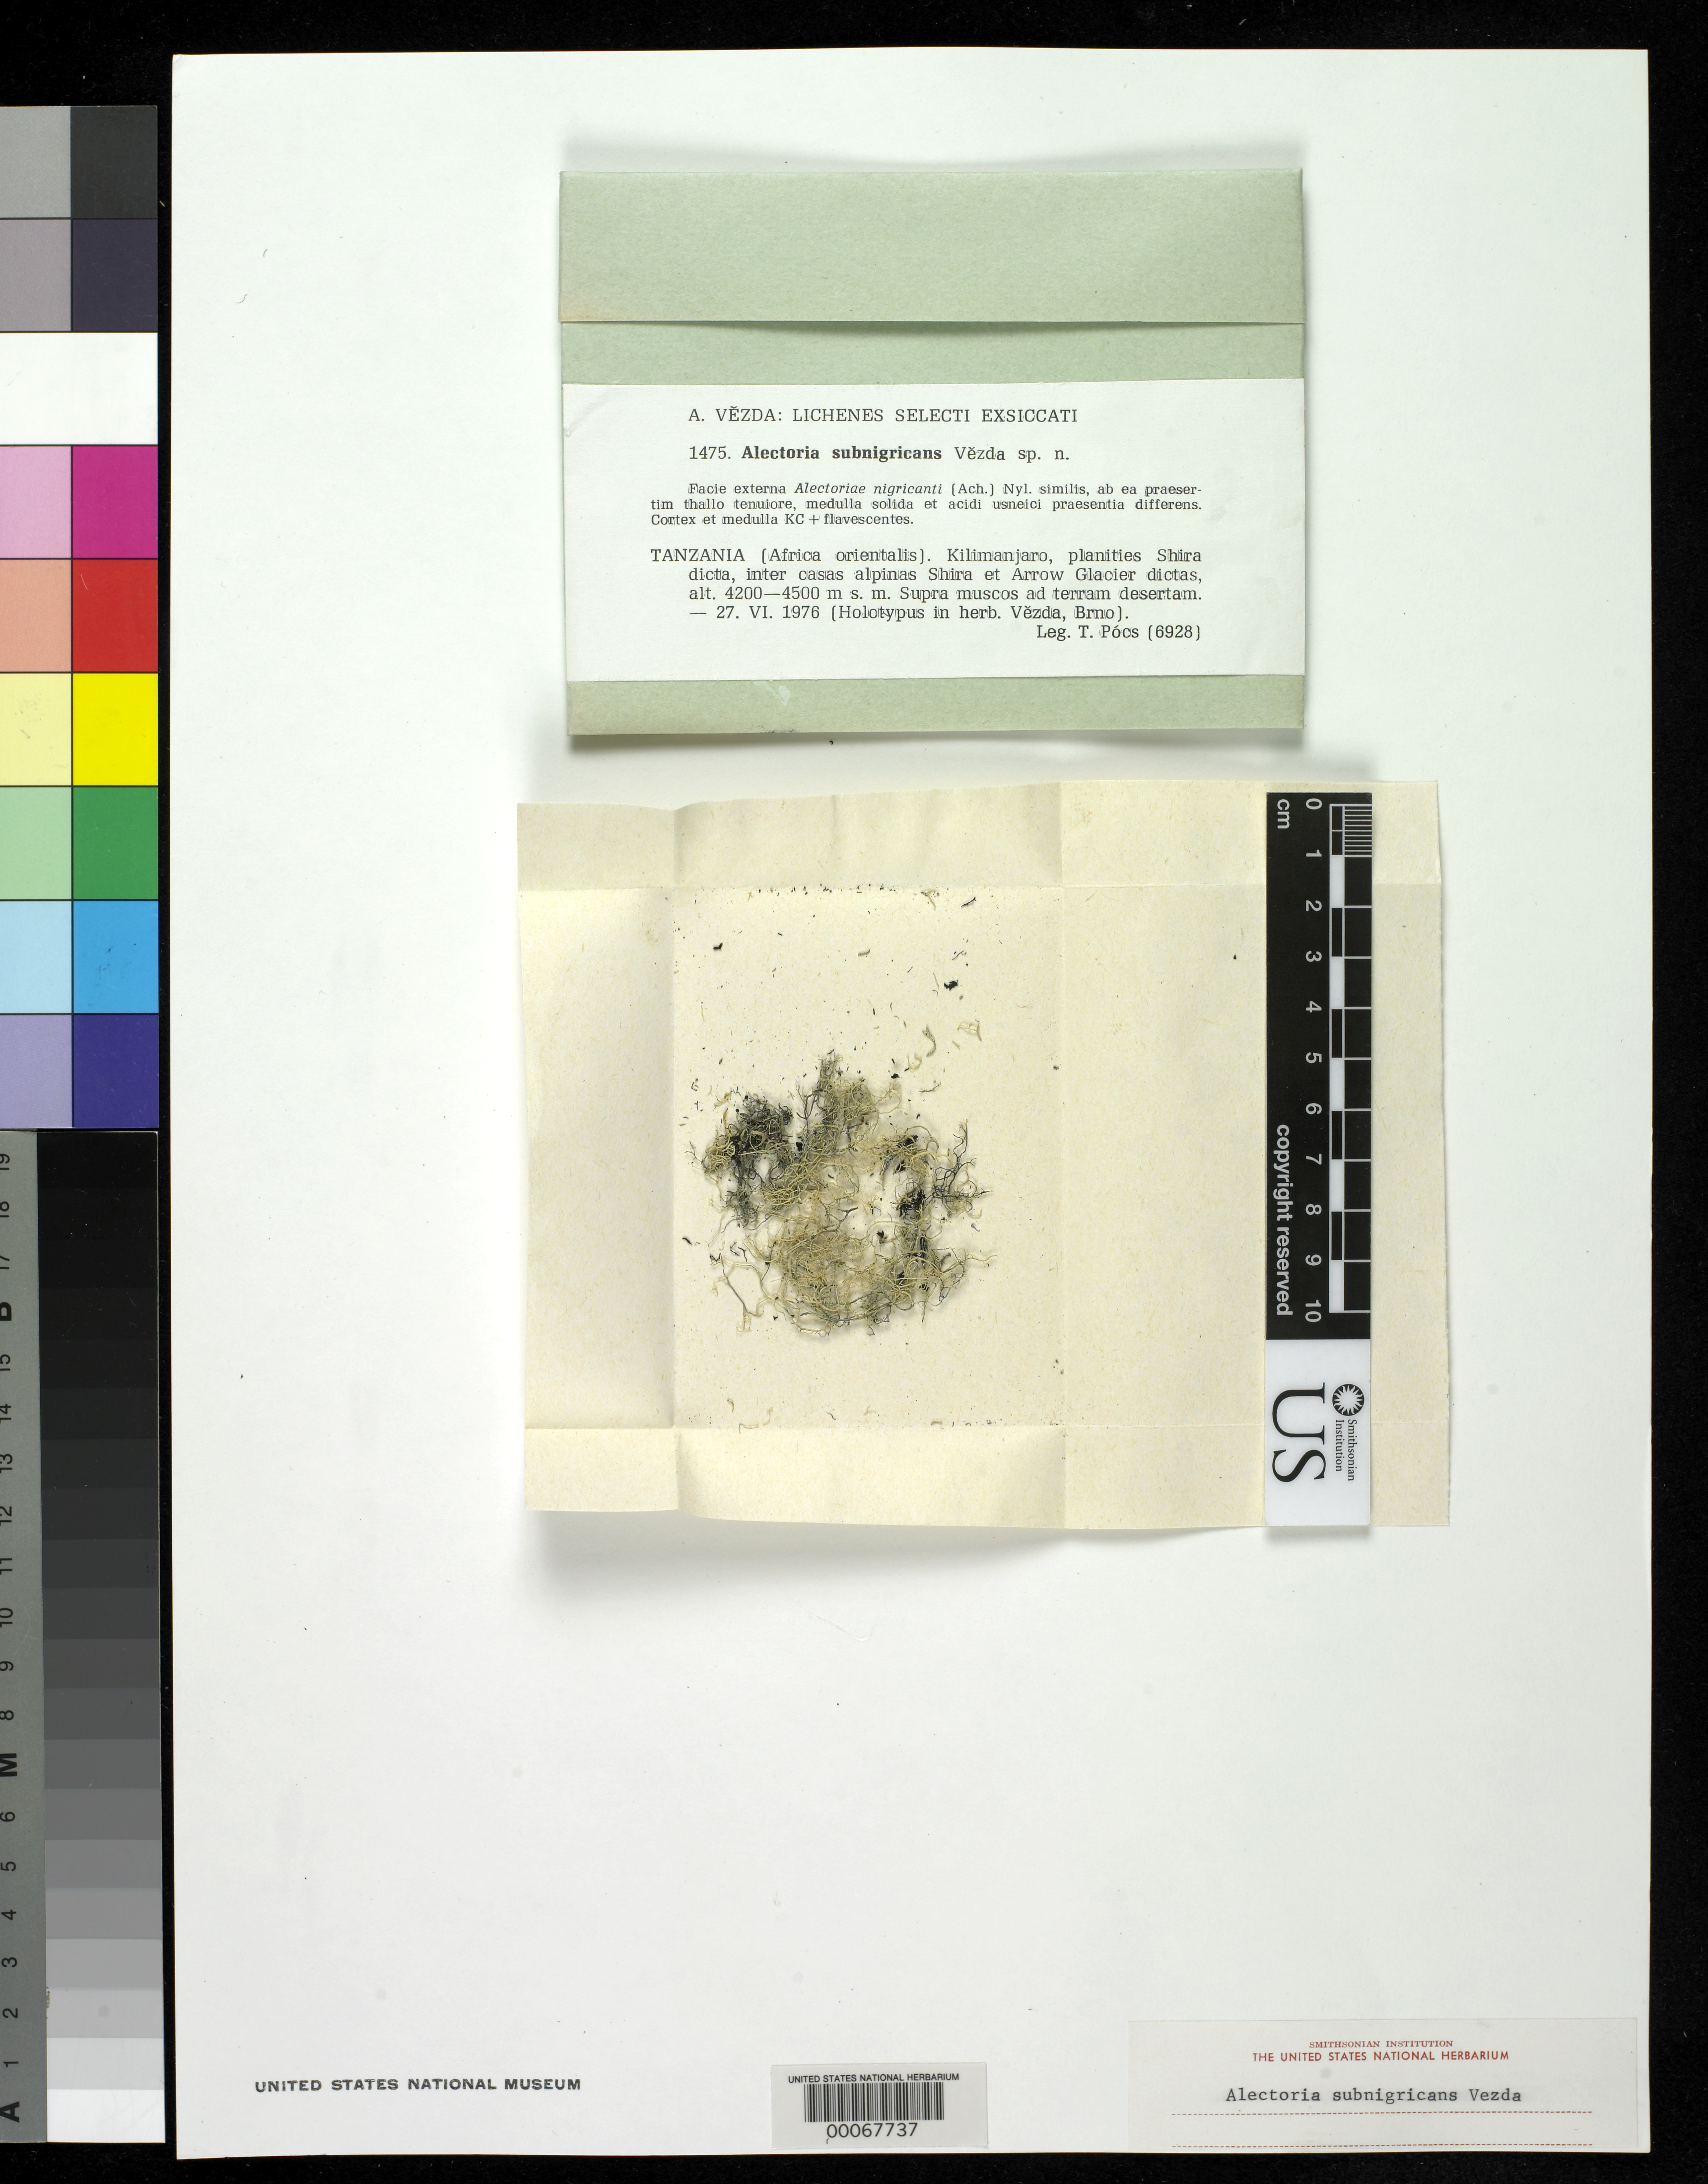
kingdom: Fungi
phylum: Ascomycota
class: Lecanoromycetes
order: Lecanorales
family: Parmeliaceae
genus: Alectoria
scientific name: Alectoria subnigricans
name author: Vezda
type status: Isotype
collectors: T. Pocs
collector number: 6928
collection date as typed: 27 Jun 1976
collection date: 1976-06-27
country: Tanzania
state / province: Kilimanjaro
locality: Planities Shira dicta, inter casas alpinas Shira et Arrow Glacier dictas. [Said to be from Shira Plateau (?), between mountain cottage(s) of Shira & Arrow Glacier?]